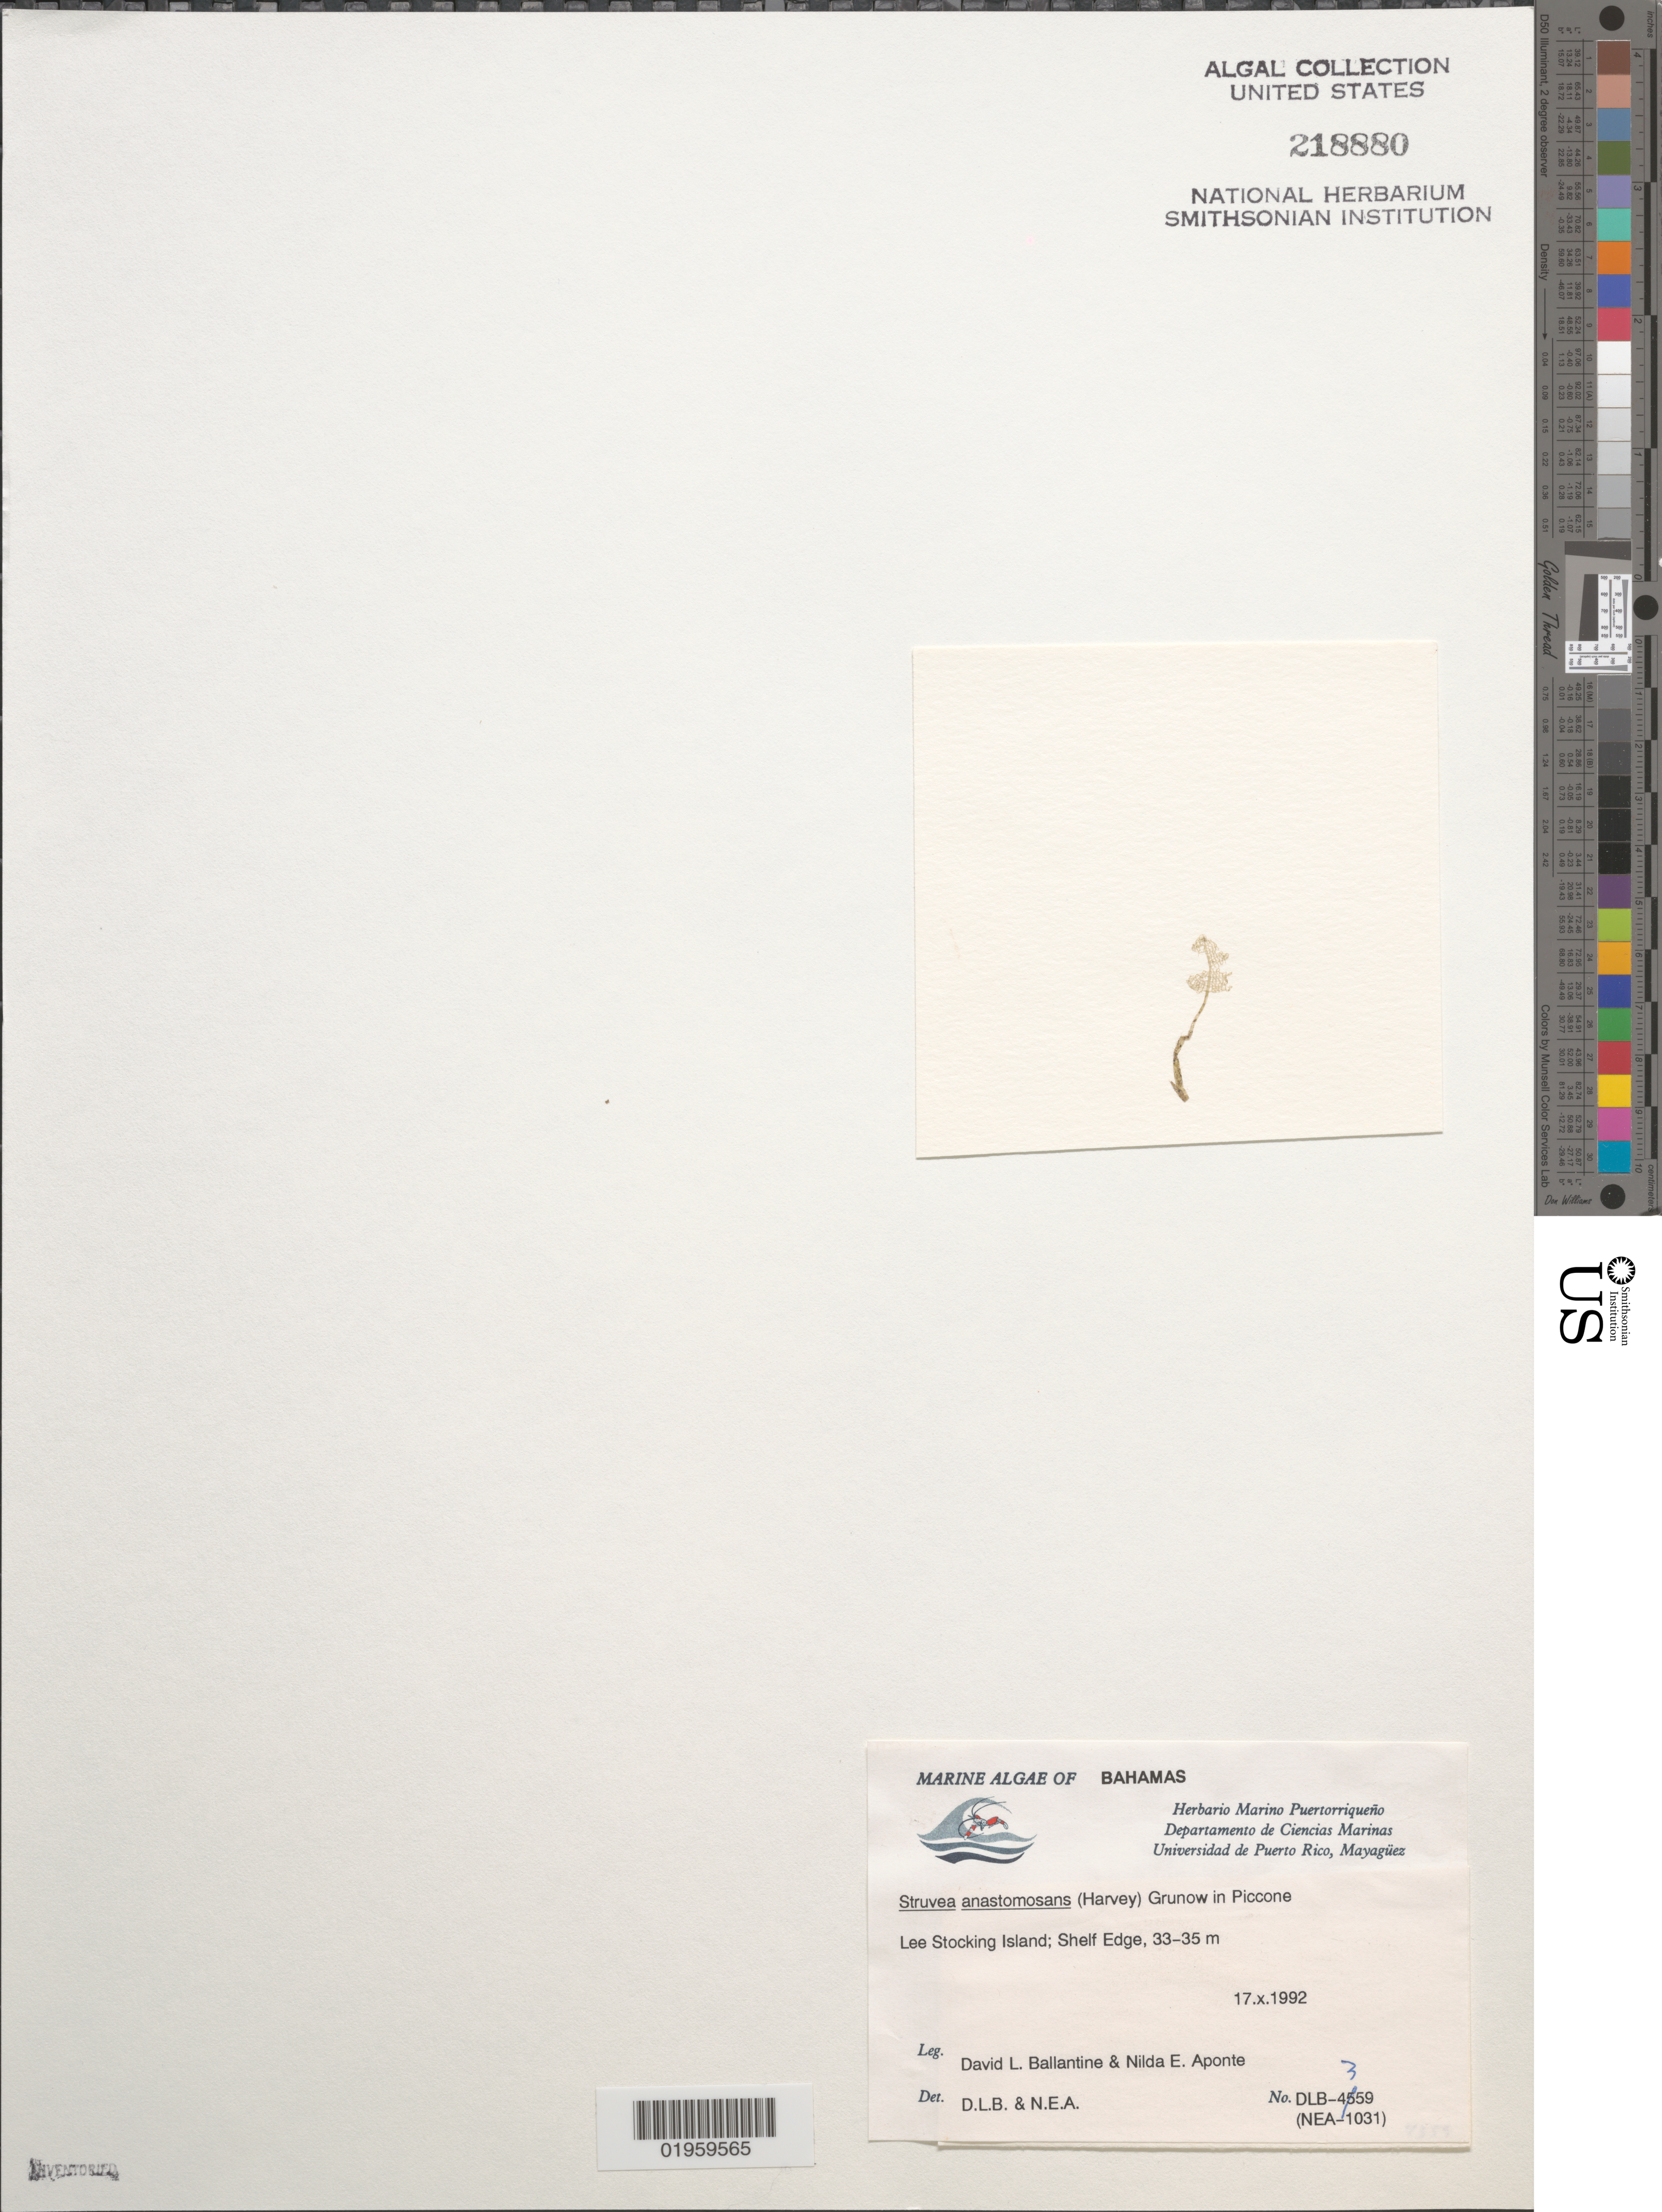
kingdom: Plantae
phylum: Chlorophyta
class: Ulvophyceae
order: Siphonocladales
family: Boodleaceae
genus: Struvea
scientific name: Struvea anastomosans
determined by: Ballantine, D. L.; Aponte, N. E.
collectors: D.L. Ballantine & N. E. Aponte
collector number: DLB 4359, NEA 1031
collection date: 1992-10-17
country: Bahamas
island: Lee Stocking Island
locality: Shelf edge.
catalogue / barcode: US 218880